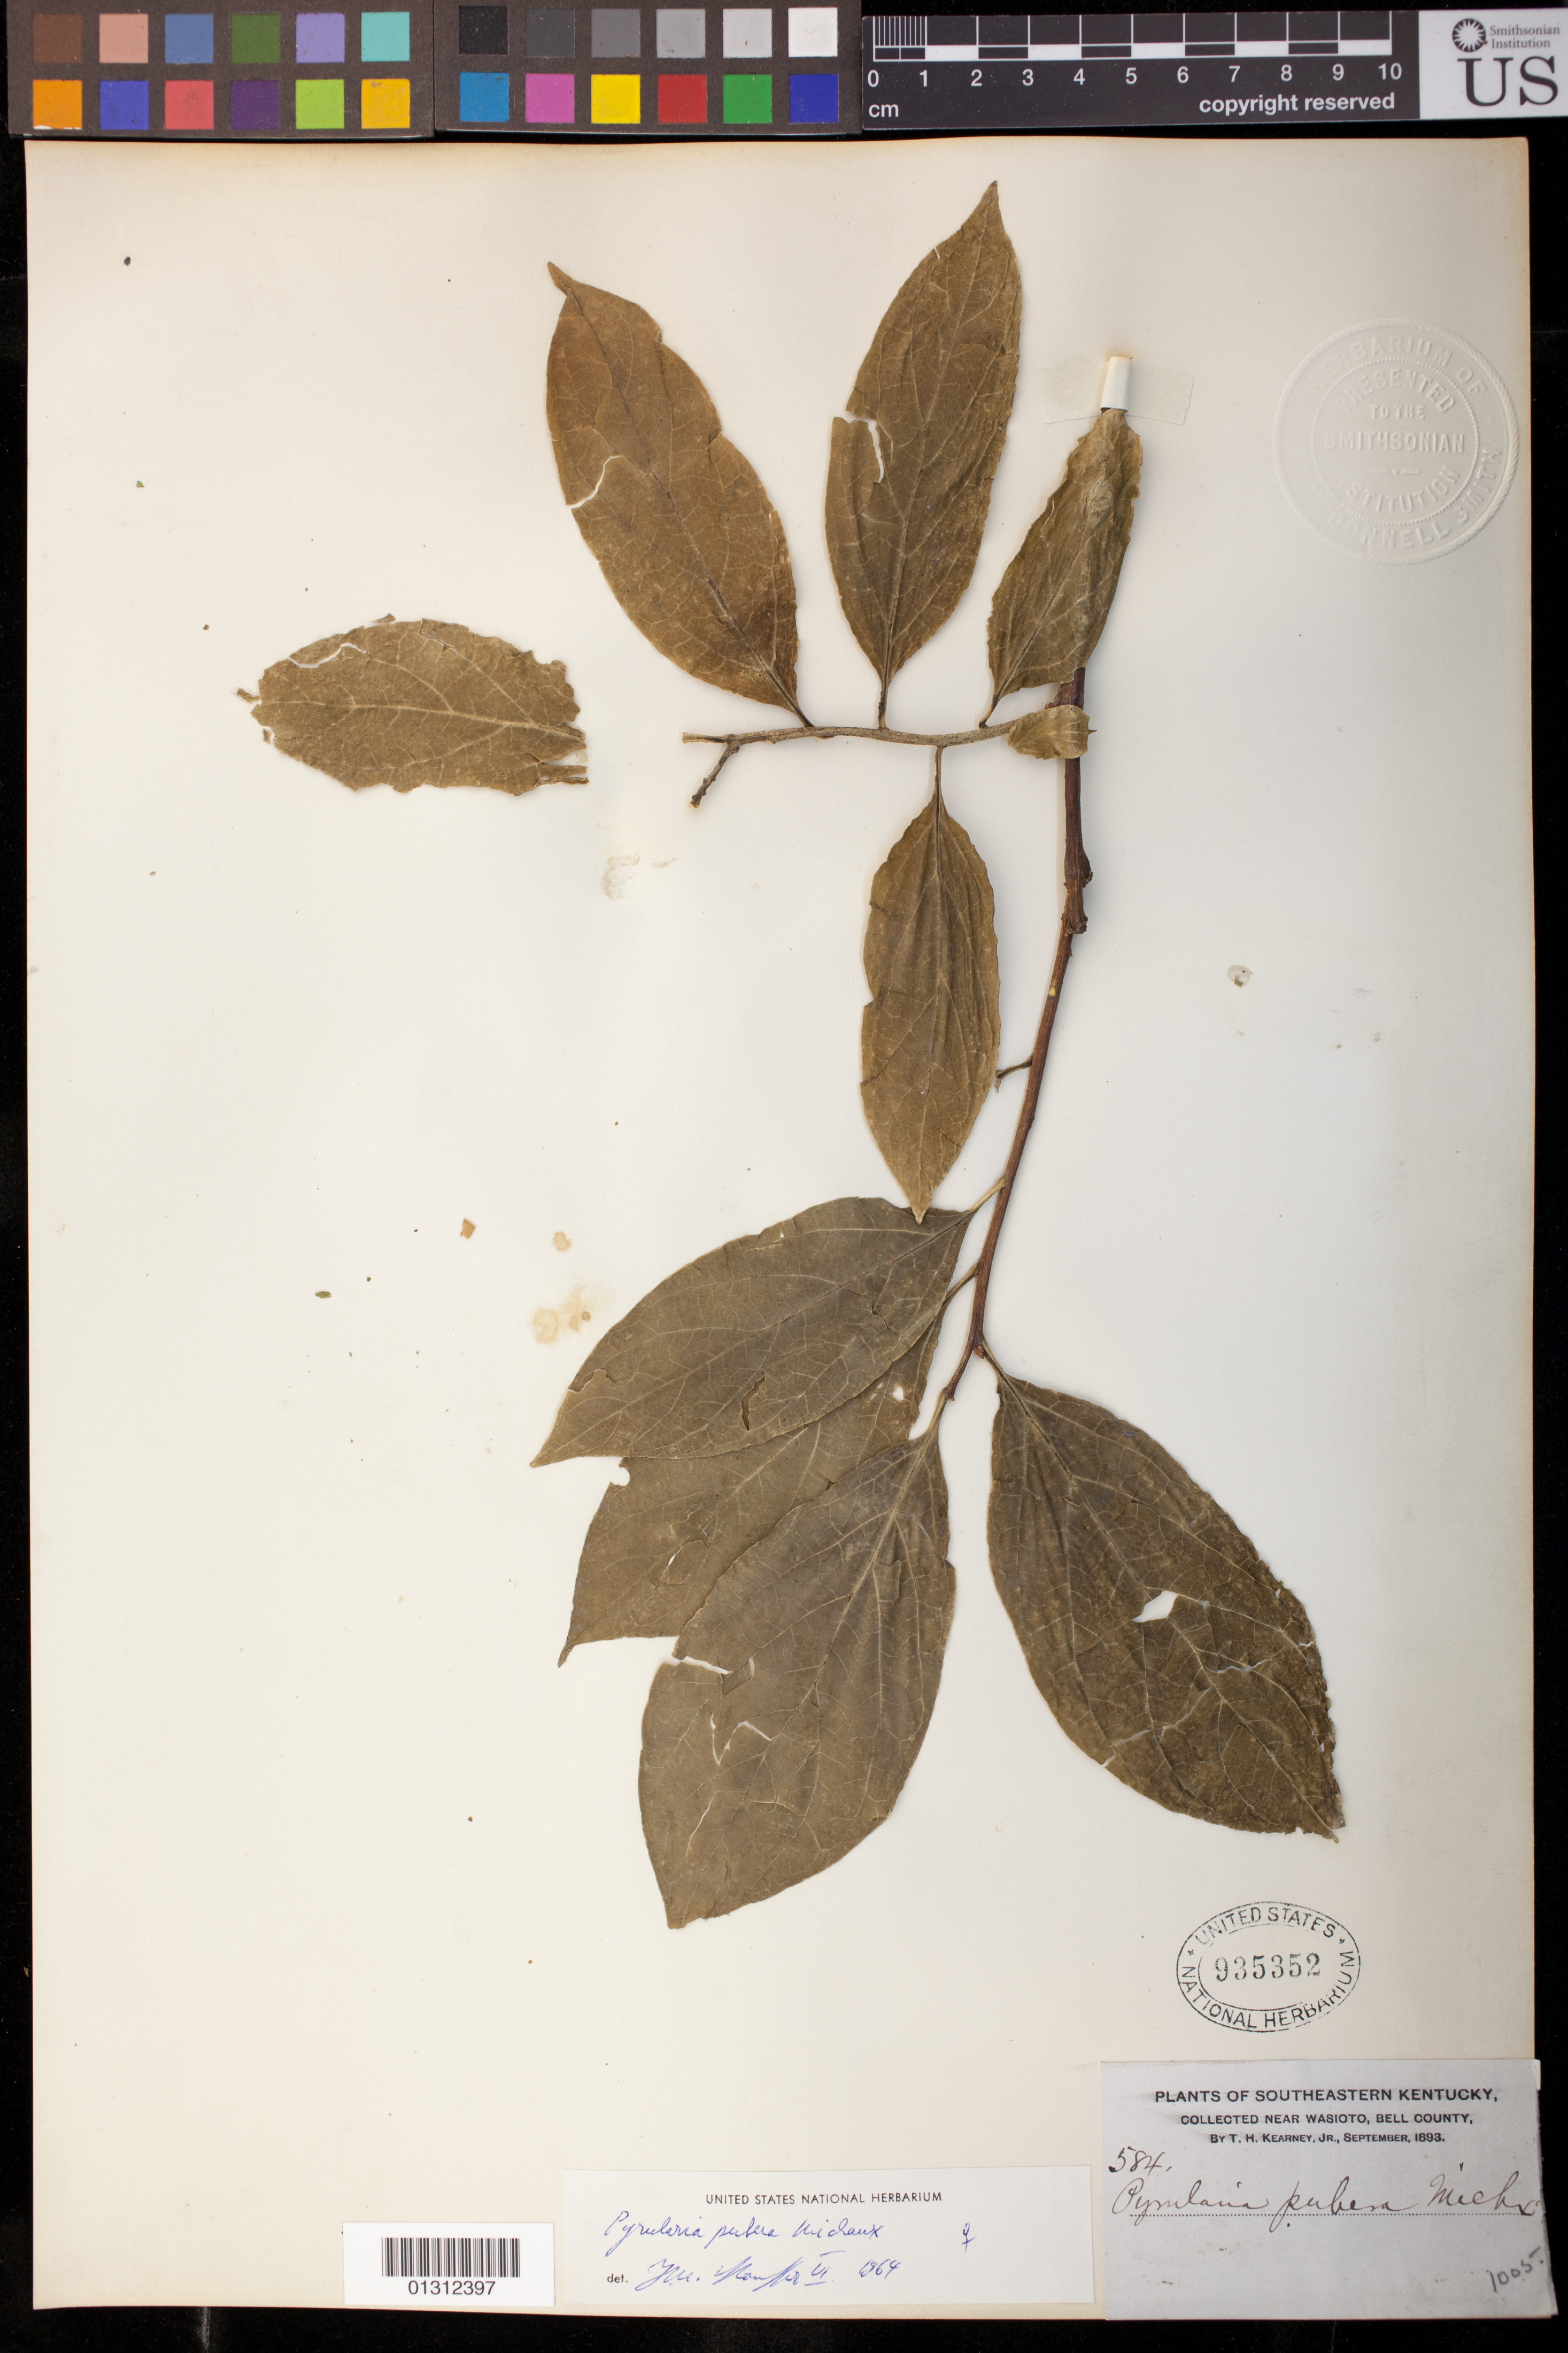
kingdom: Plantae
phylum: Tracheophyta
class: Magnoliopsida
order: Santalales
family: Cervantesiaceae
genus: Pyrularia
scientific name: Pyrularia pubera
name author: Michx.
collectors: T. H. Kearney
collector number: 584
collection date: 1893-09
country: United States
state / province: Kentucky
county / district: Bell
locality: near Wasioto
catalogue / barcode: US 935352